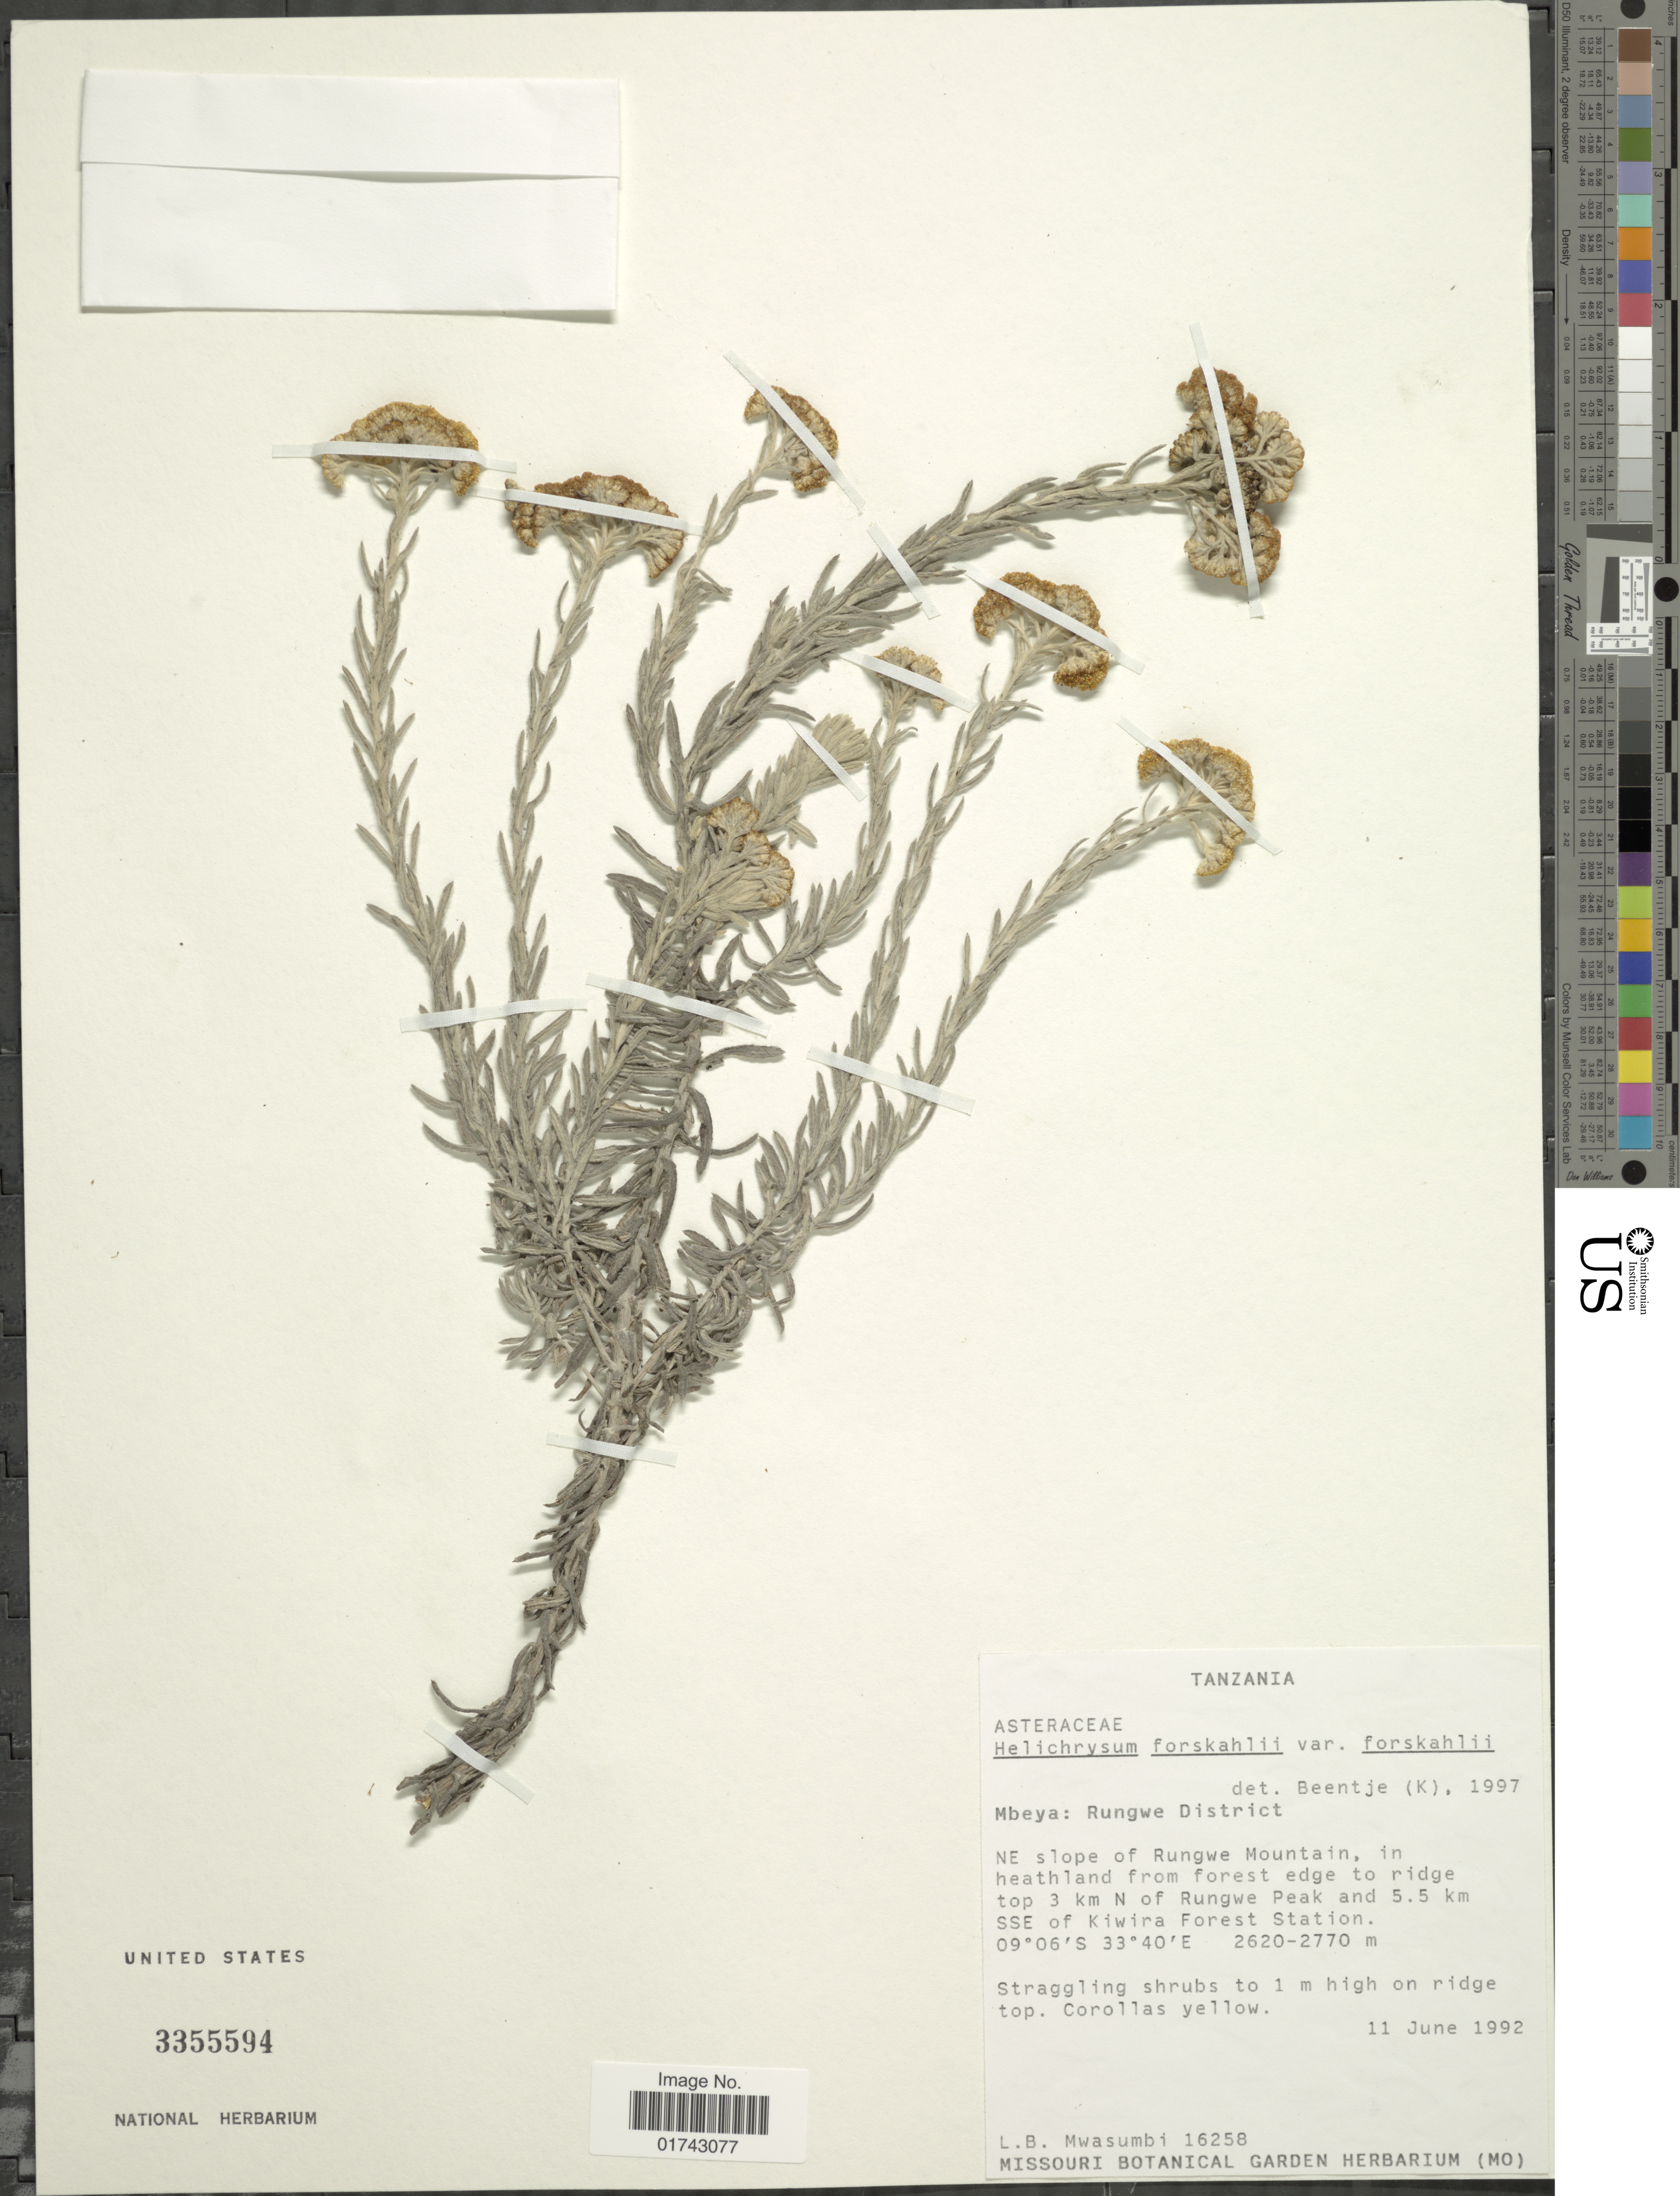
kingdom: Plantae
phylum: Tracheophyta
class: Magnoliopsida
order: Asterales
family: Asteraceae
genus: Helichrysum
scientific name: Helichrysum forskahlii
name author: (J.F. Gmel.) Hilliard & B.L. Burtt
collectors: L. Mwasumbi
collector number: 16258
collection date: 1992-06-11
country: Tanzania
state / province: Mbeya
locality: Mbeya: Rungwe District, NE slope of Rungwe Mountain, in heathland from forest edge to ridge top 3 km N of Rungwe Peak and 5.5 km SSE of Kiwira Forest Station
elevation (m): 2620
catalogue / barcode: US 3355594